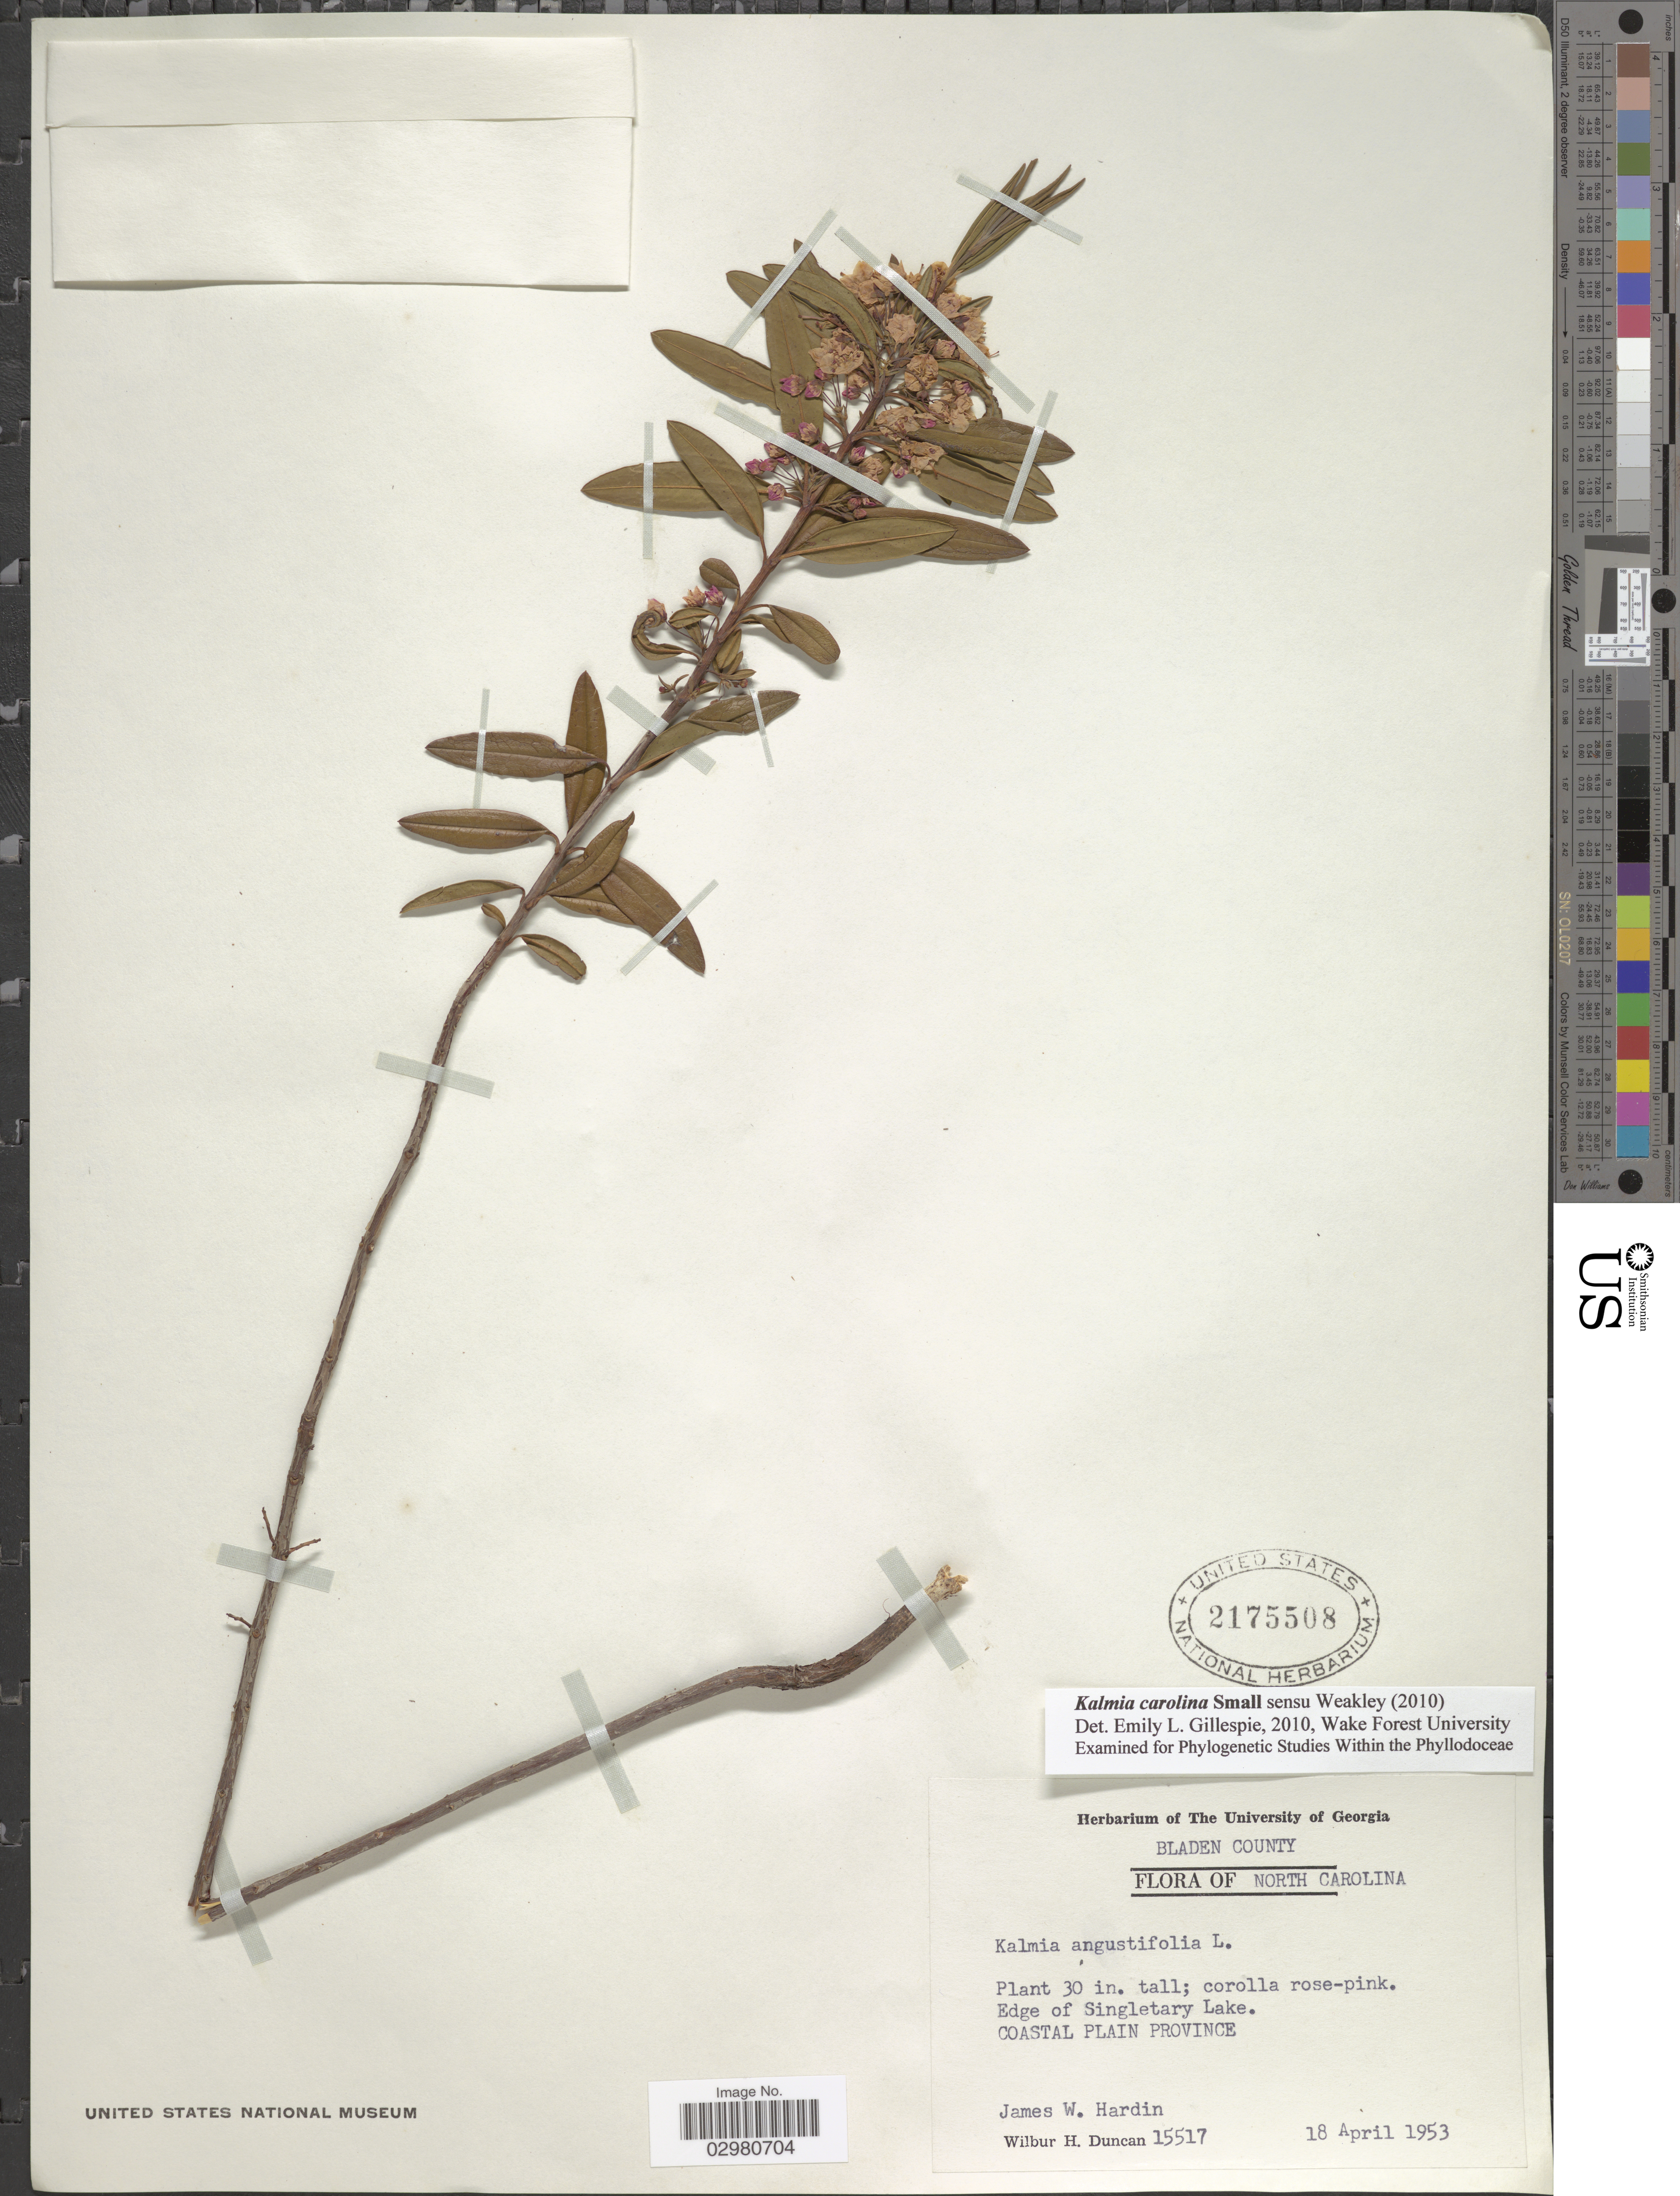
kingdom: Plantae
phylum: Tracheophyta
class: Magnoliopsida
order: Ericales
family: Ericaceae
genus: Kalmia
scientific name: Kalmia carolina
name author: Small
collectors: W. H. Duncan & J. W. Hardin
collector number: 15517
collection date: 1953-04-18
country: United States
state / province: North Carolina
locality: Bladen County. Edge of Singletary Lake. Coastal Plain Province.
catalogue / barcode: US 2175508